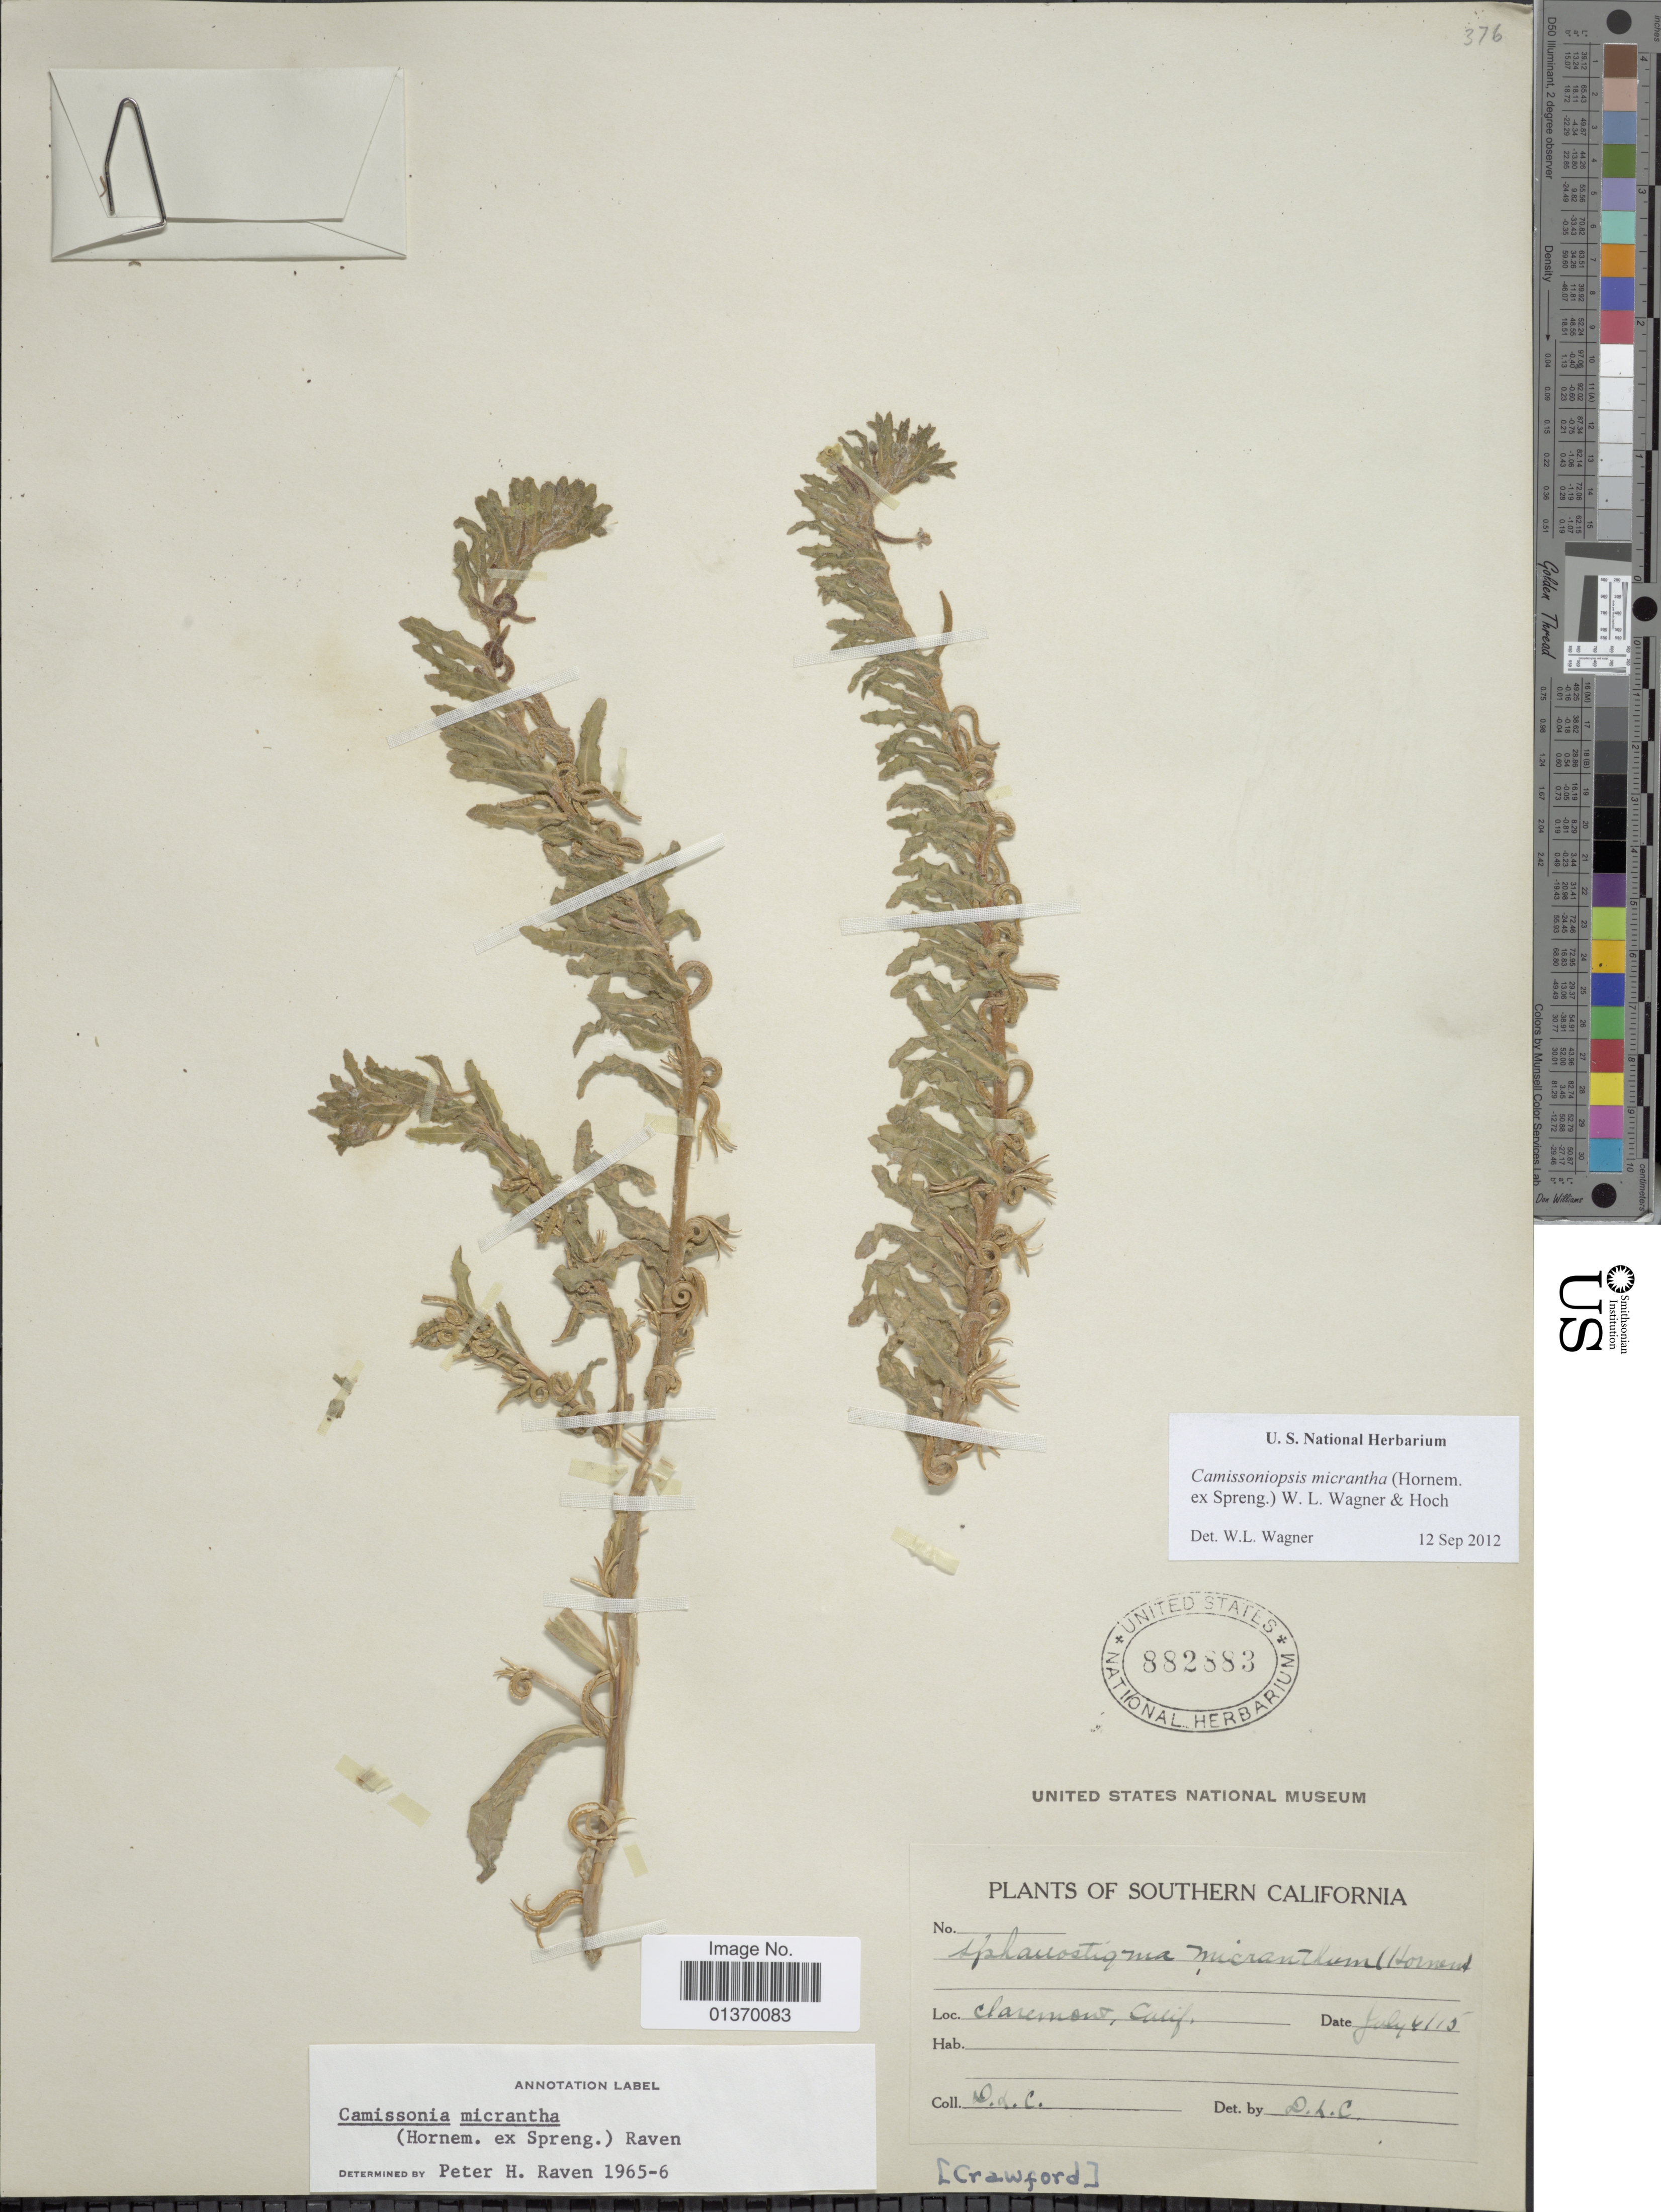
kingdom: Plantae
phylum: Tracheophyta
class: Magnoliopsida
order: Myrtales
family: Onagraceae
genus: Camissoniopsis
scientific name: Camissoniopsis micrantha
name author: (Hornem. ex Spreng.) W.L. Wagner & Hoch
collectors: D. L. Crawford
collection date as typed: Transcribed d/m/y: 4/7/15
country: United States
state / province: California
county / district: Los Angeles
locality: Southern California, Claremont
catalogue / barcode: US 882883